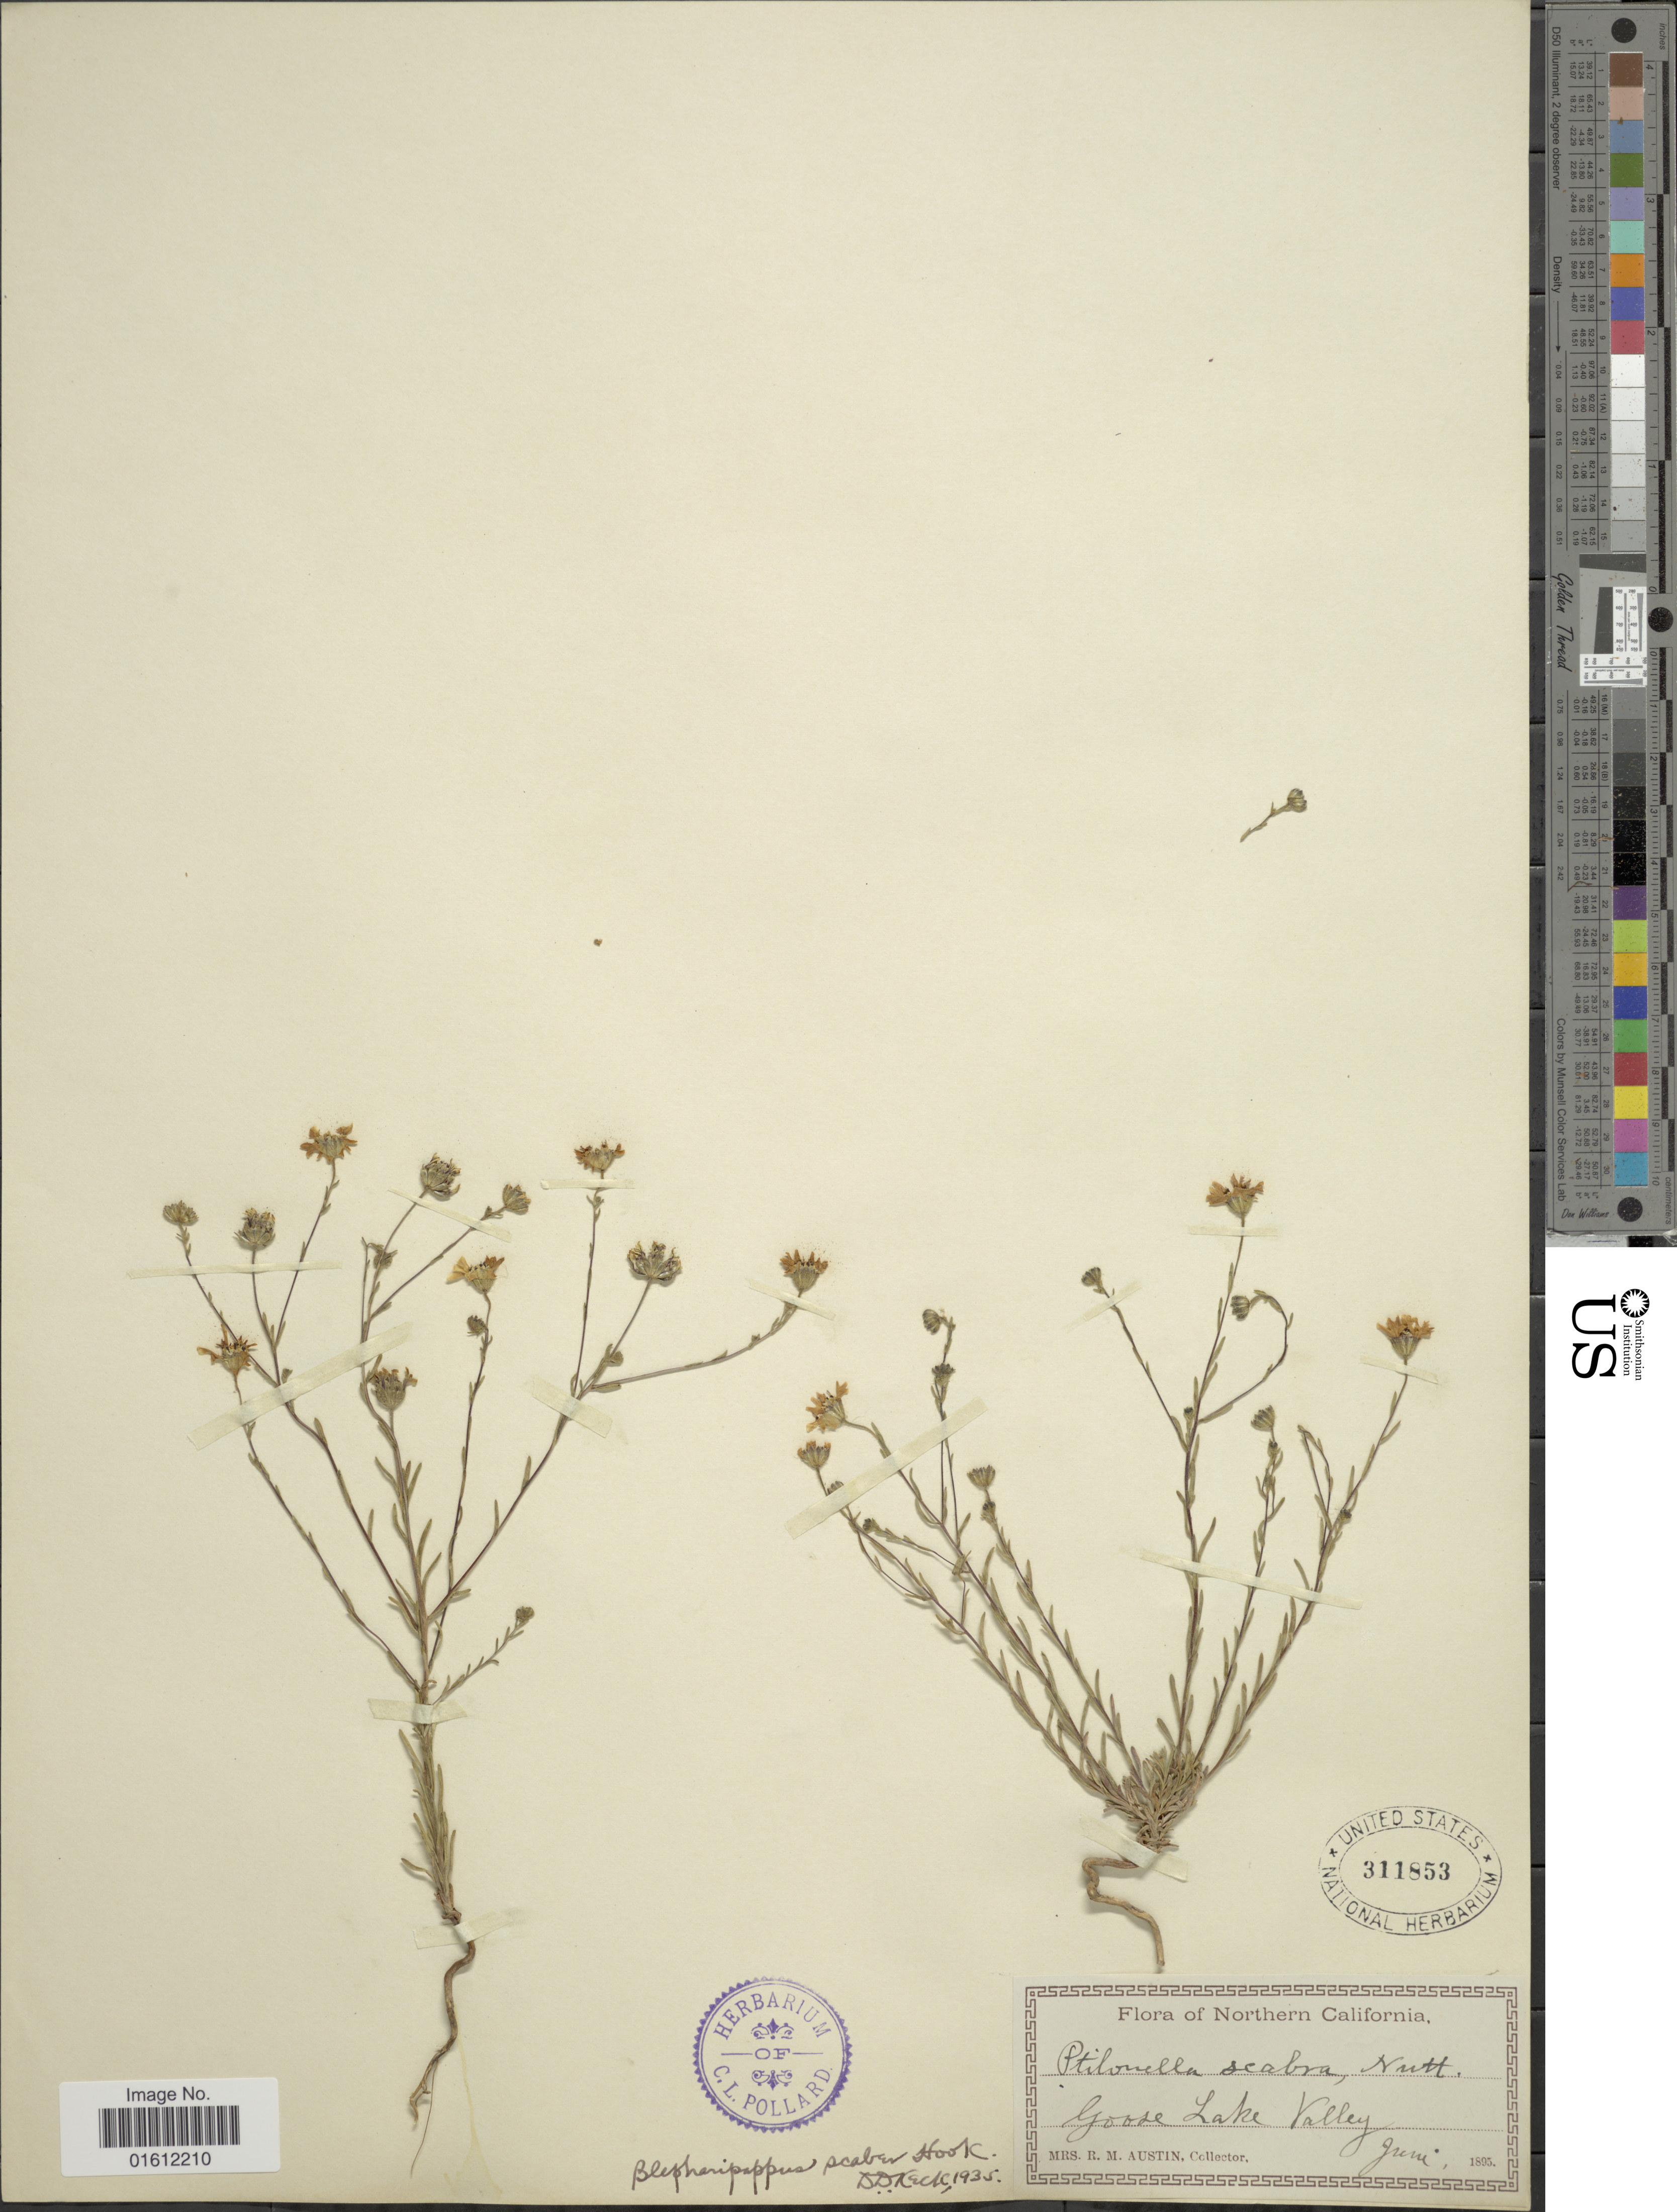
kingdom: Plantae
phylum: Tracheophyta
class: Magnoliopsida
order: Asterales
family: Asteraceae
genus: Blepharipappus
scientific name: Blepharipappus scaber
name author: Hook.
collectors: R. Austin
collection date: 1895-06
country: United States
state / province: California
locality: Northern California, Goose Lake Valley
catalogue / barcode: US 311853